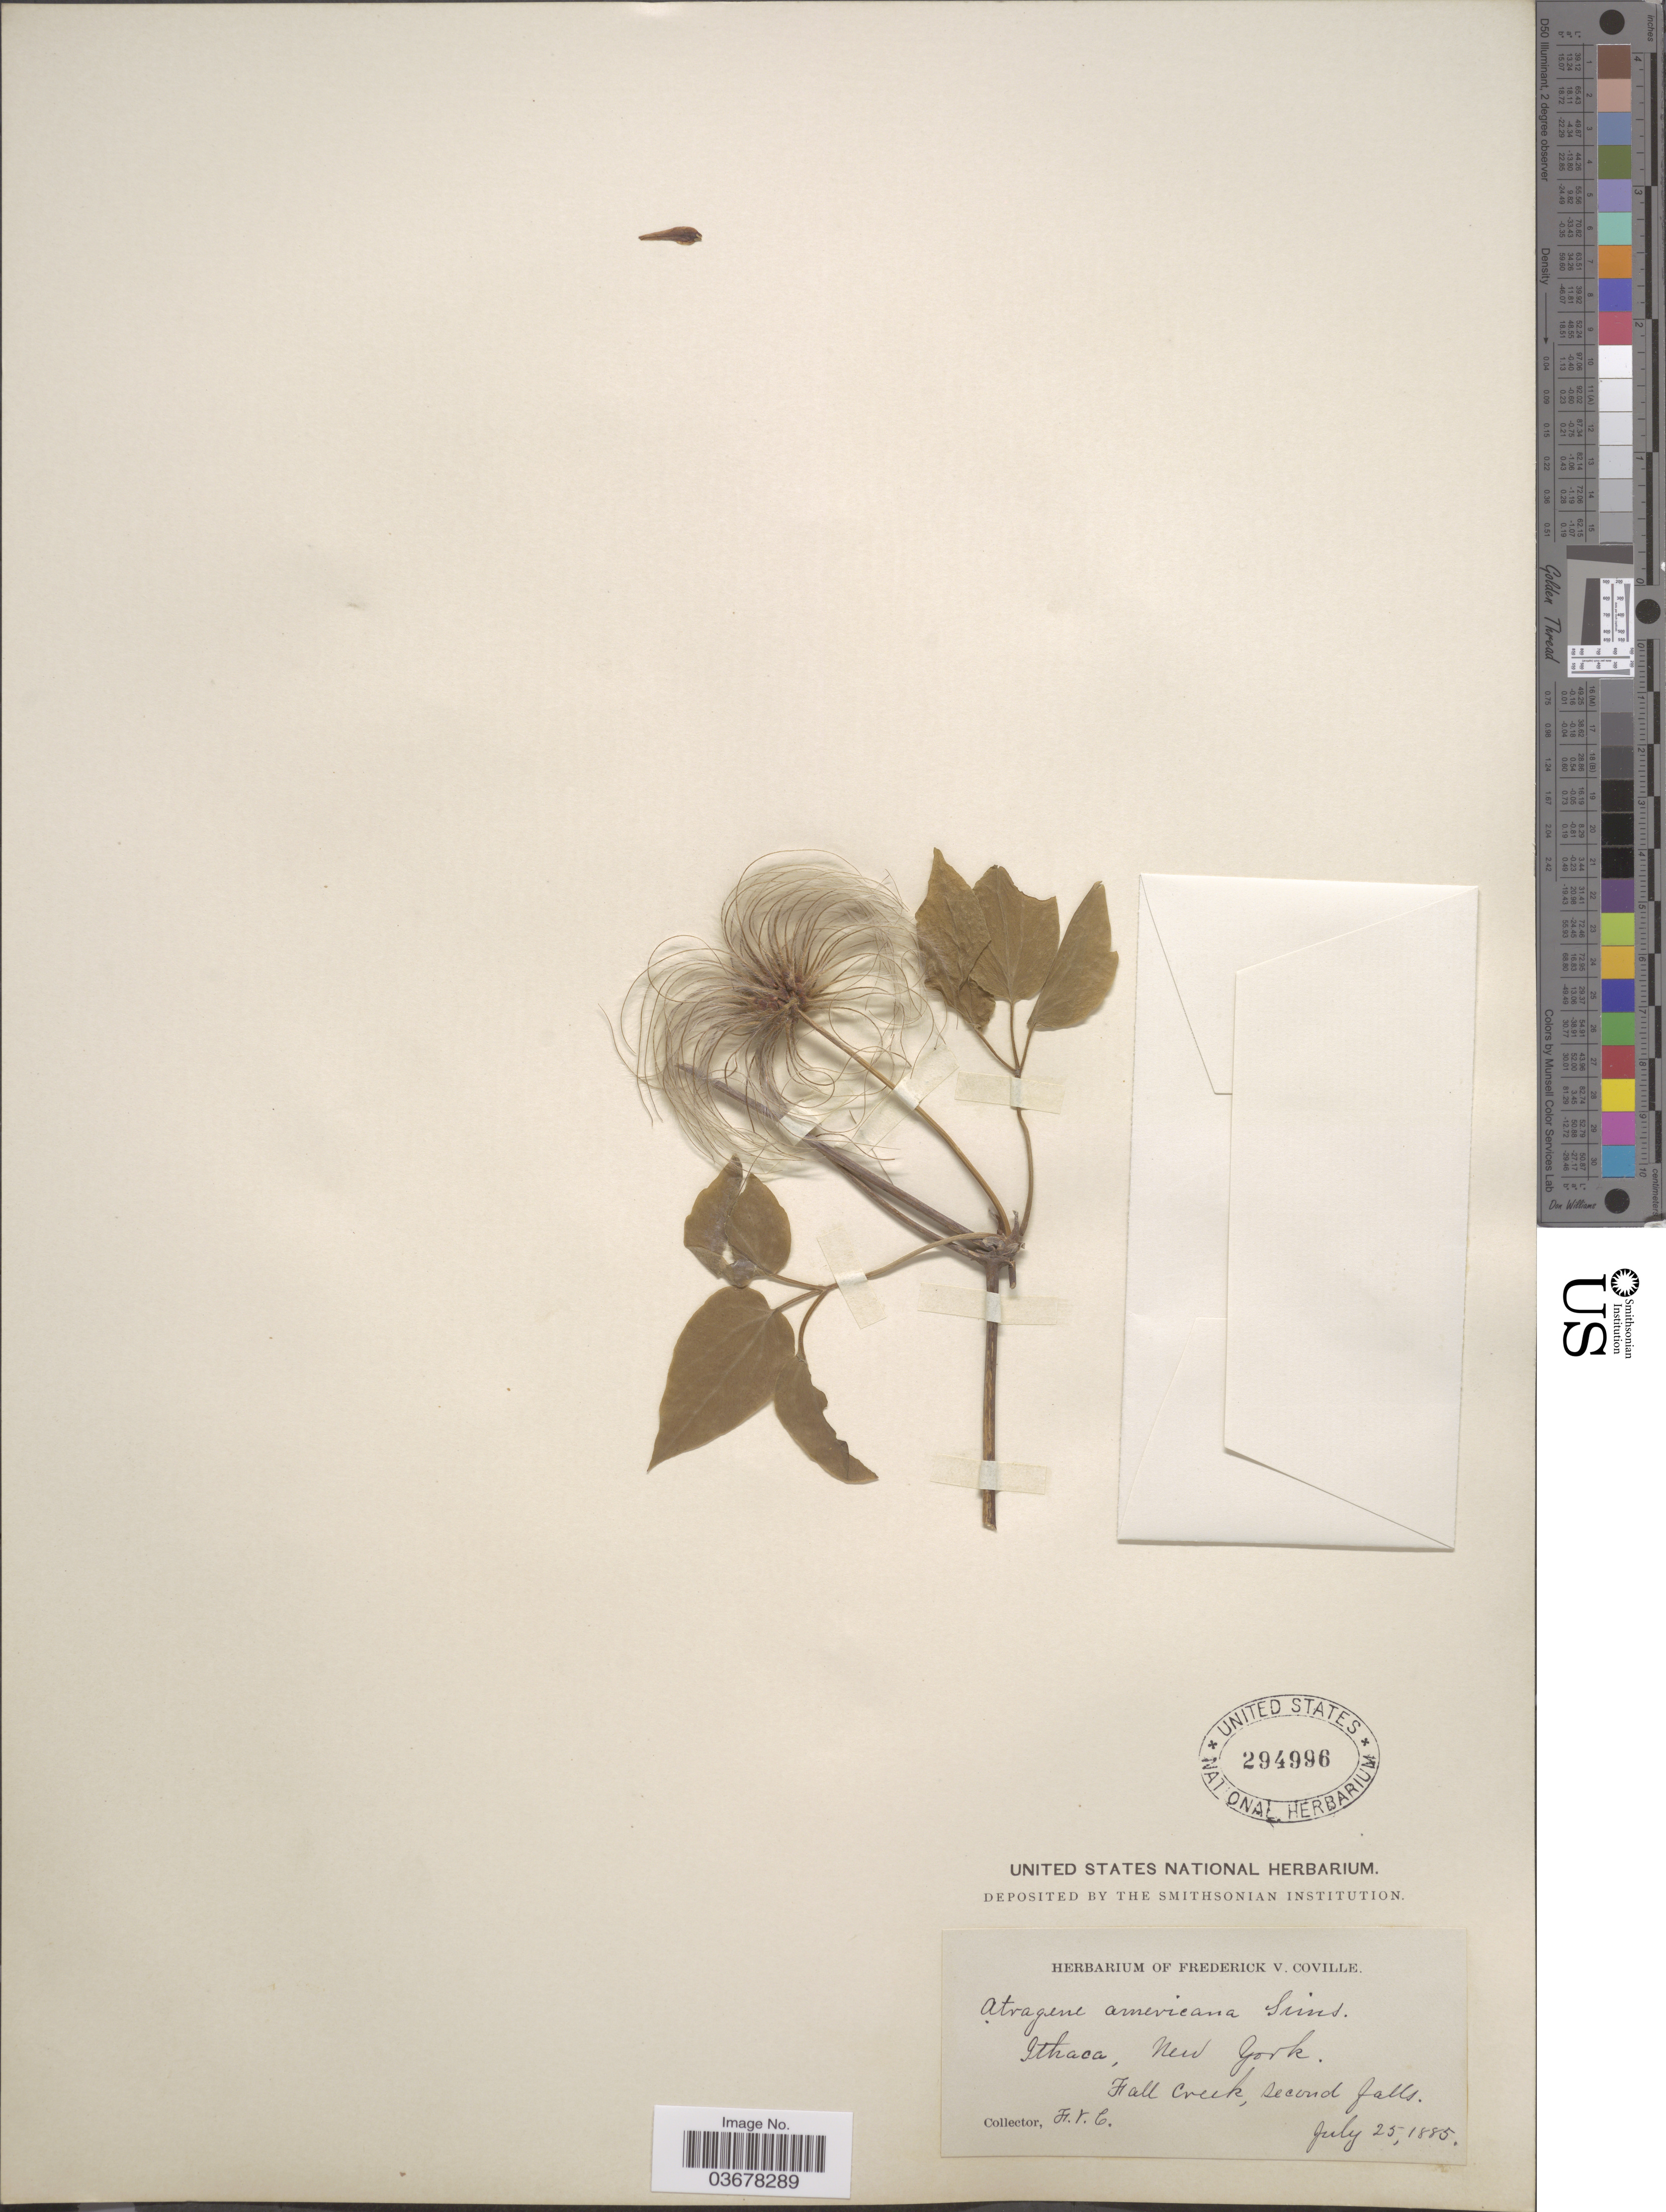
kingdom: Plantae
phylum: Tracheophyta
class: Magnoliopsida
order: Ranunculales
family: Ranunculaceae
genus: Clematis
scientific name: Clematis occidentalis var. occidentalis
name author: (Hornem.) DC.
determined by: Strong, M. T., (US), Smithsonian Institution - National Museum of Natural History (UNITED STATES)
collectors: F. V. Coville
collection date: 1885-07-25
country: United States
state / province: New York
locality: Ithaca. Fall Creek, second falls.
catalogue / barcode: US 294996